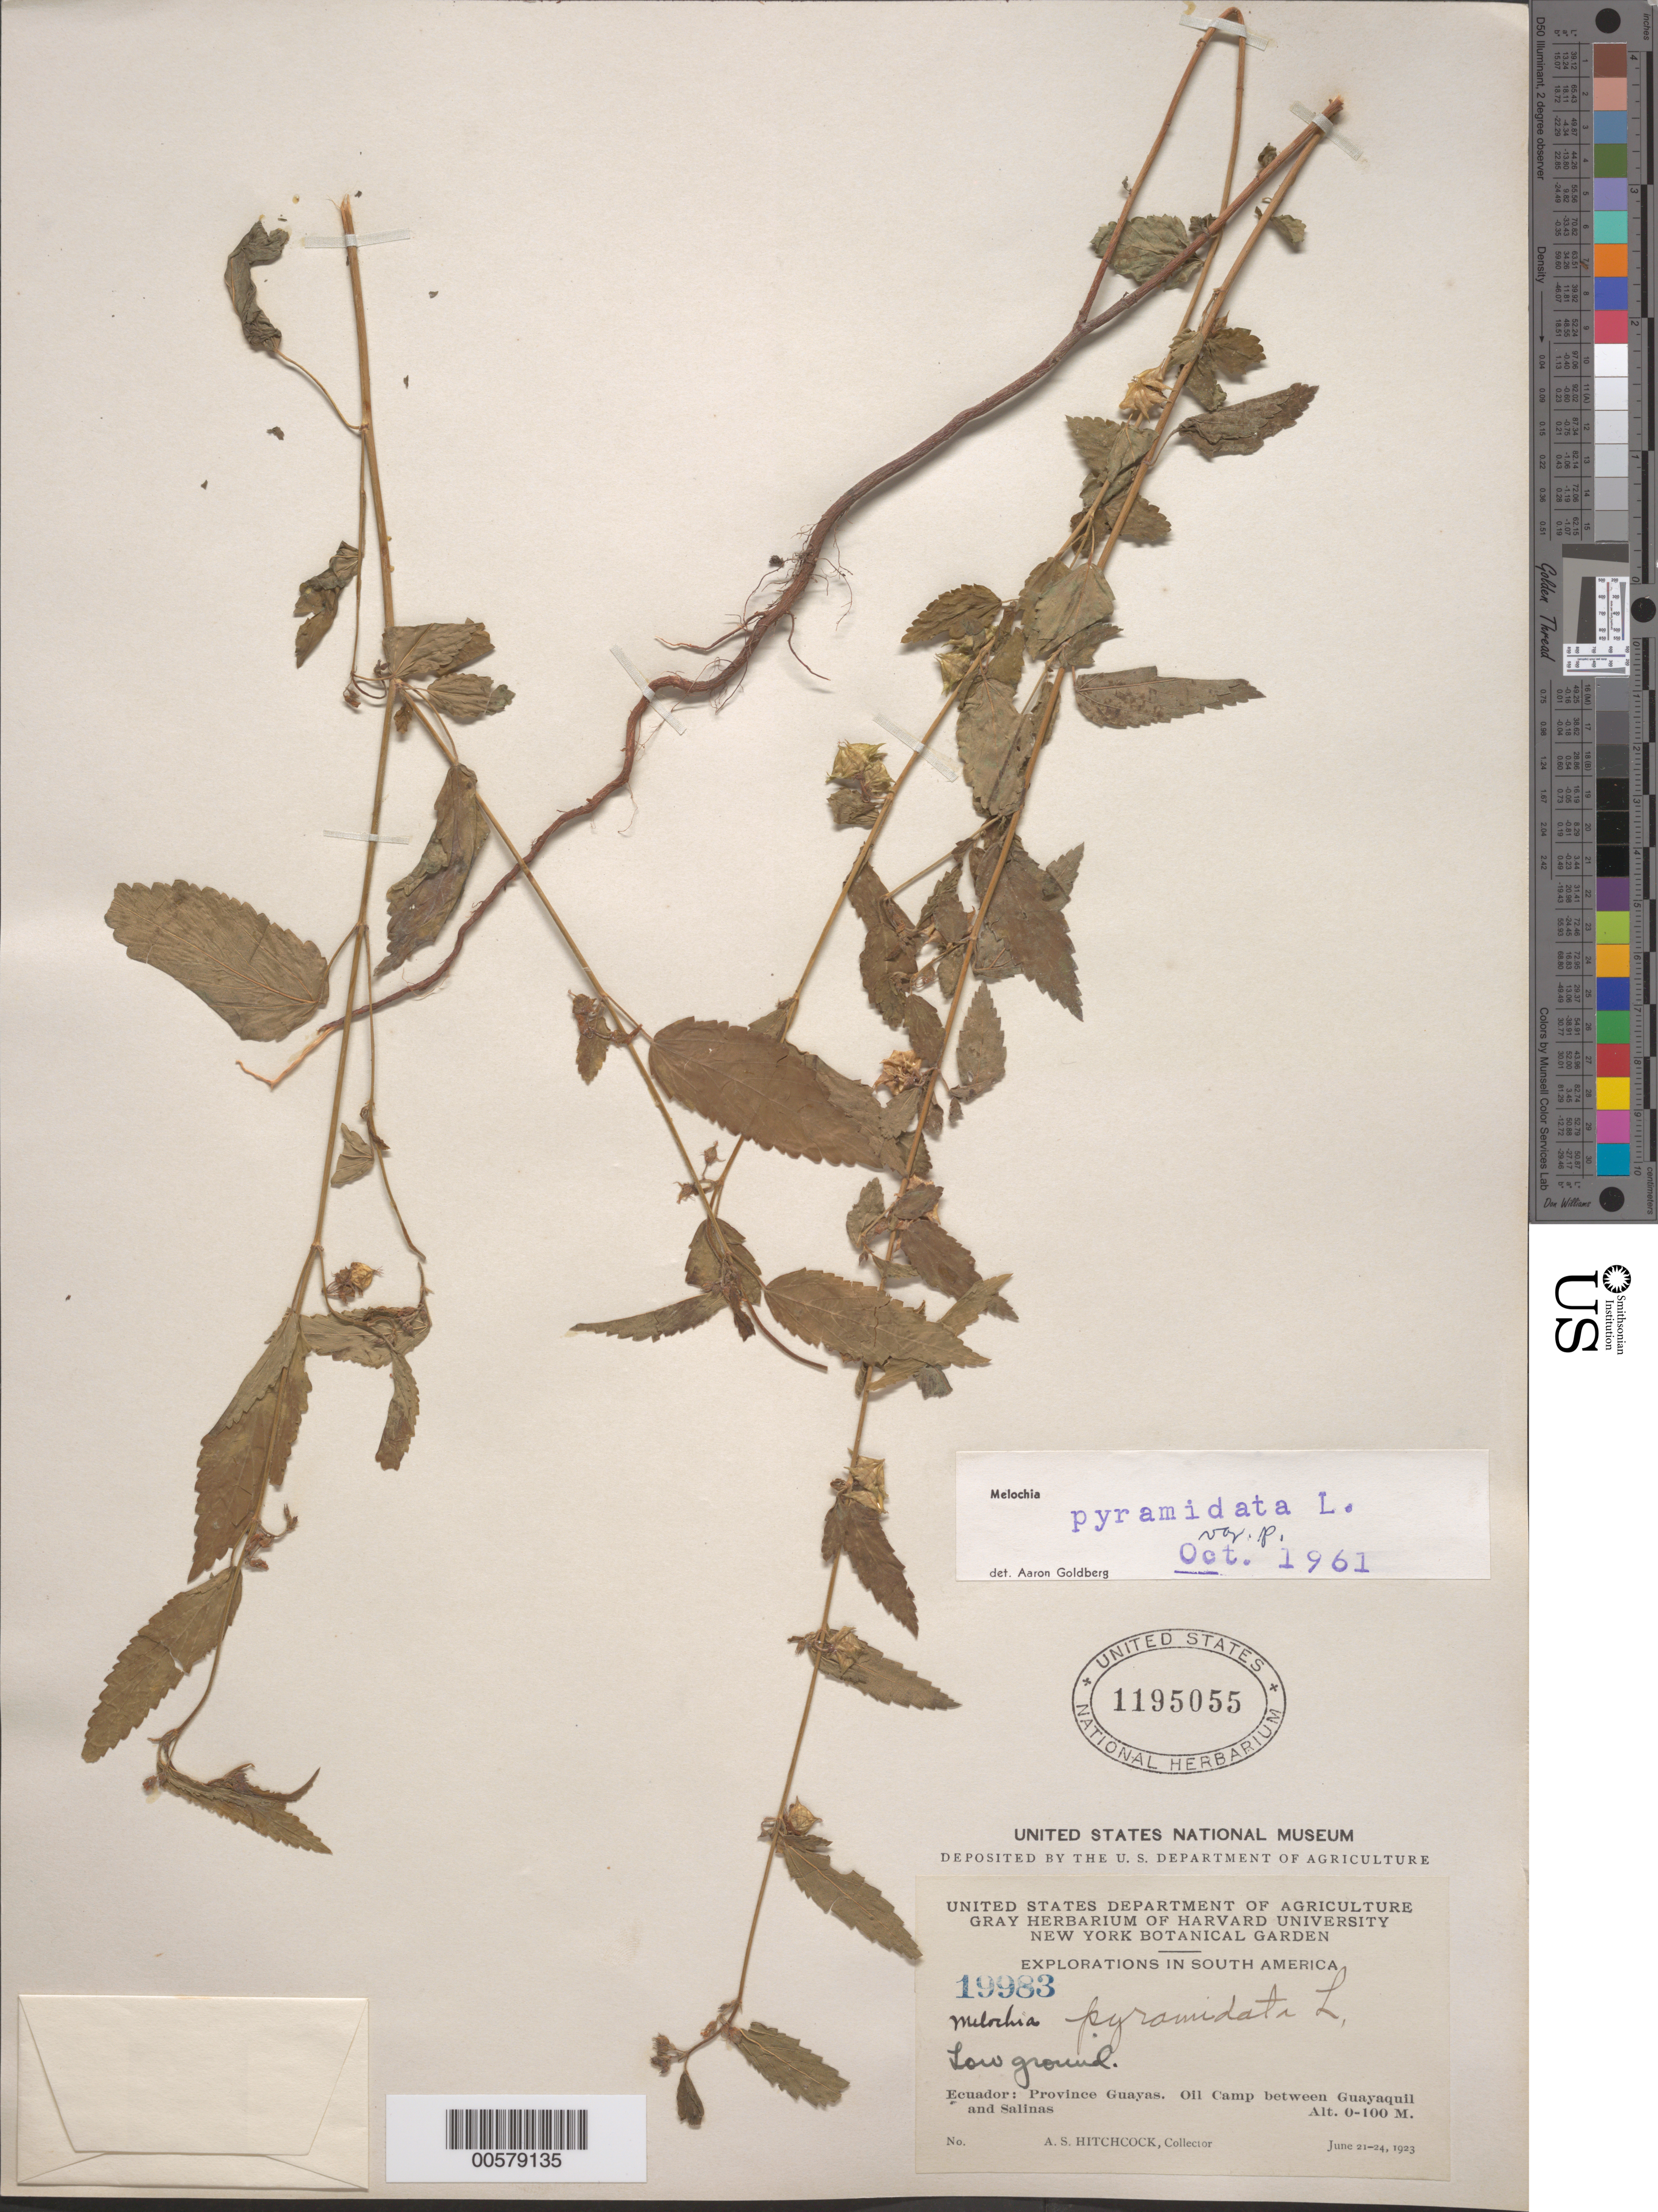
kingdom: Plantae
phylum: Tracheophyta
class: Magnoliopsida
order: Malvales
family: Malvaceae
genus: Melochia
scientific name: Melochia pyramidata var. pyramidata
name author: L.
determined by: Goldberg, Aaron, (US), NMNH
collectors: A. S. Hitchcock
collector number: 19983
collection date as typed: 21 Jun 1923 to 24 Jun 1923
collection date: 1923-06-21/1923-06-24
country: Ecuador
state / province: Guayas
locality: Oil camp between Guayaquil and Salinas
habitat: Low ground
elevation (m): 0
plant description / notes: US, NY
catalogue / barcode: US 1195055